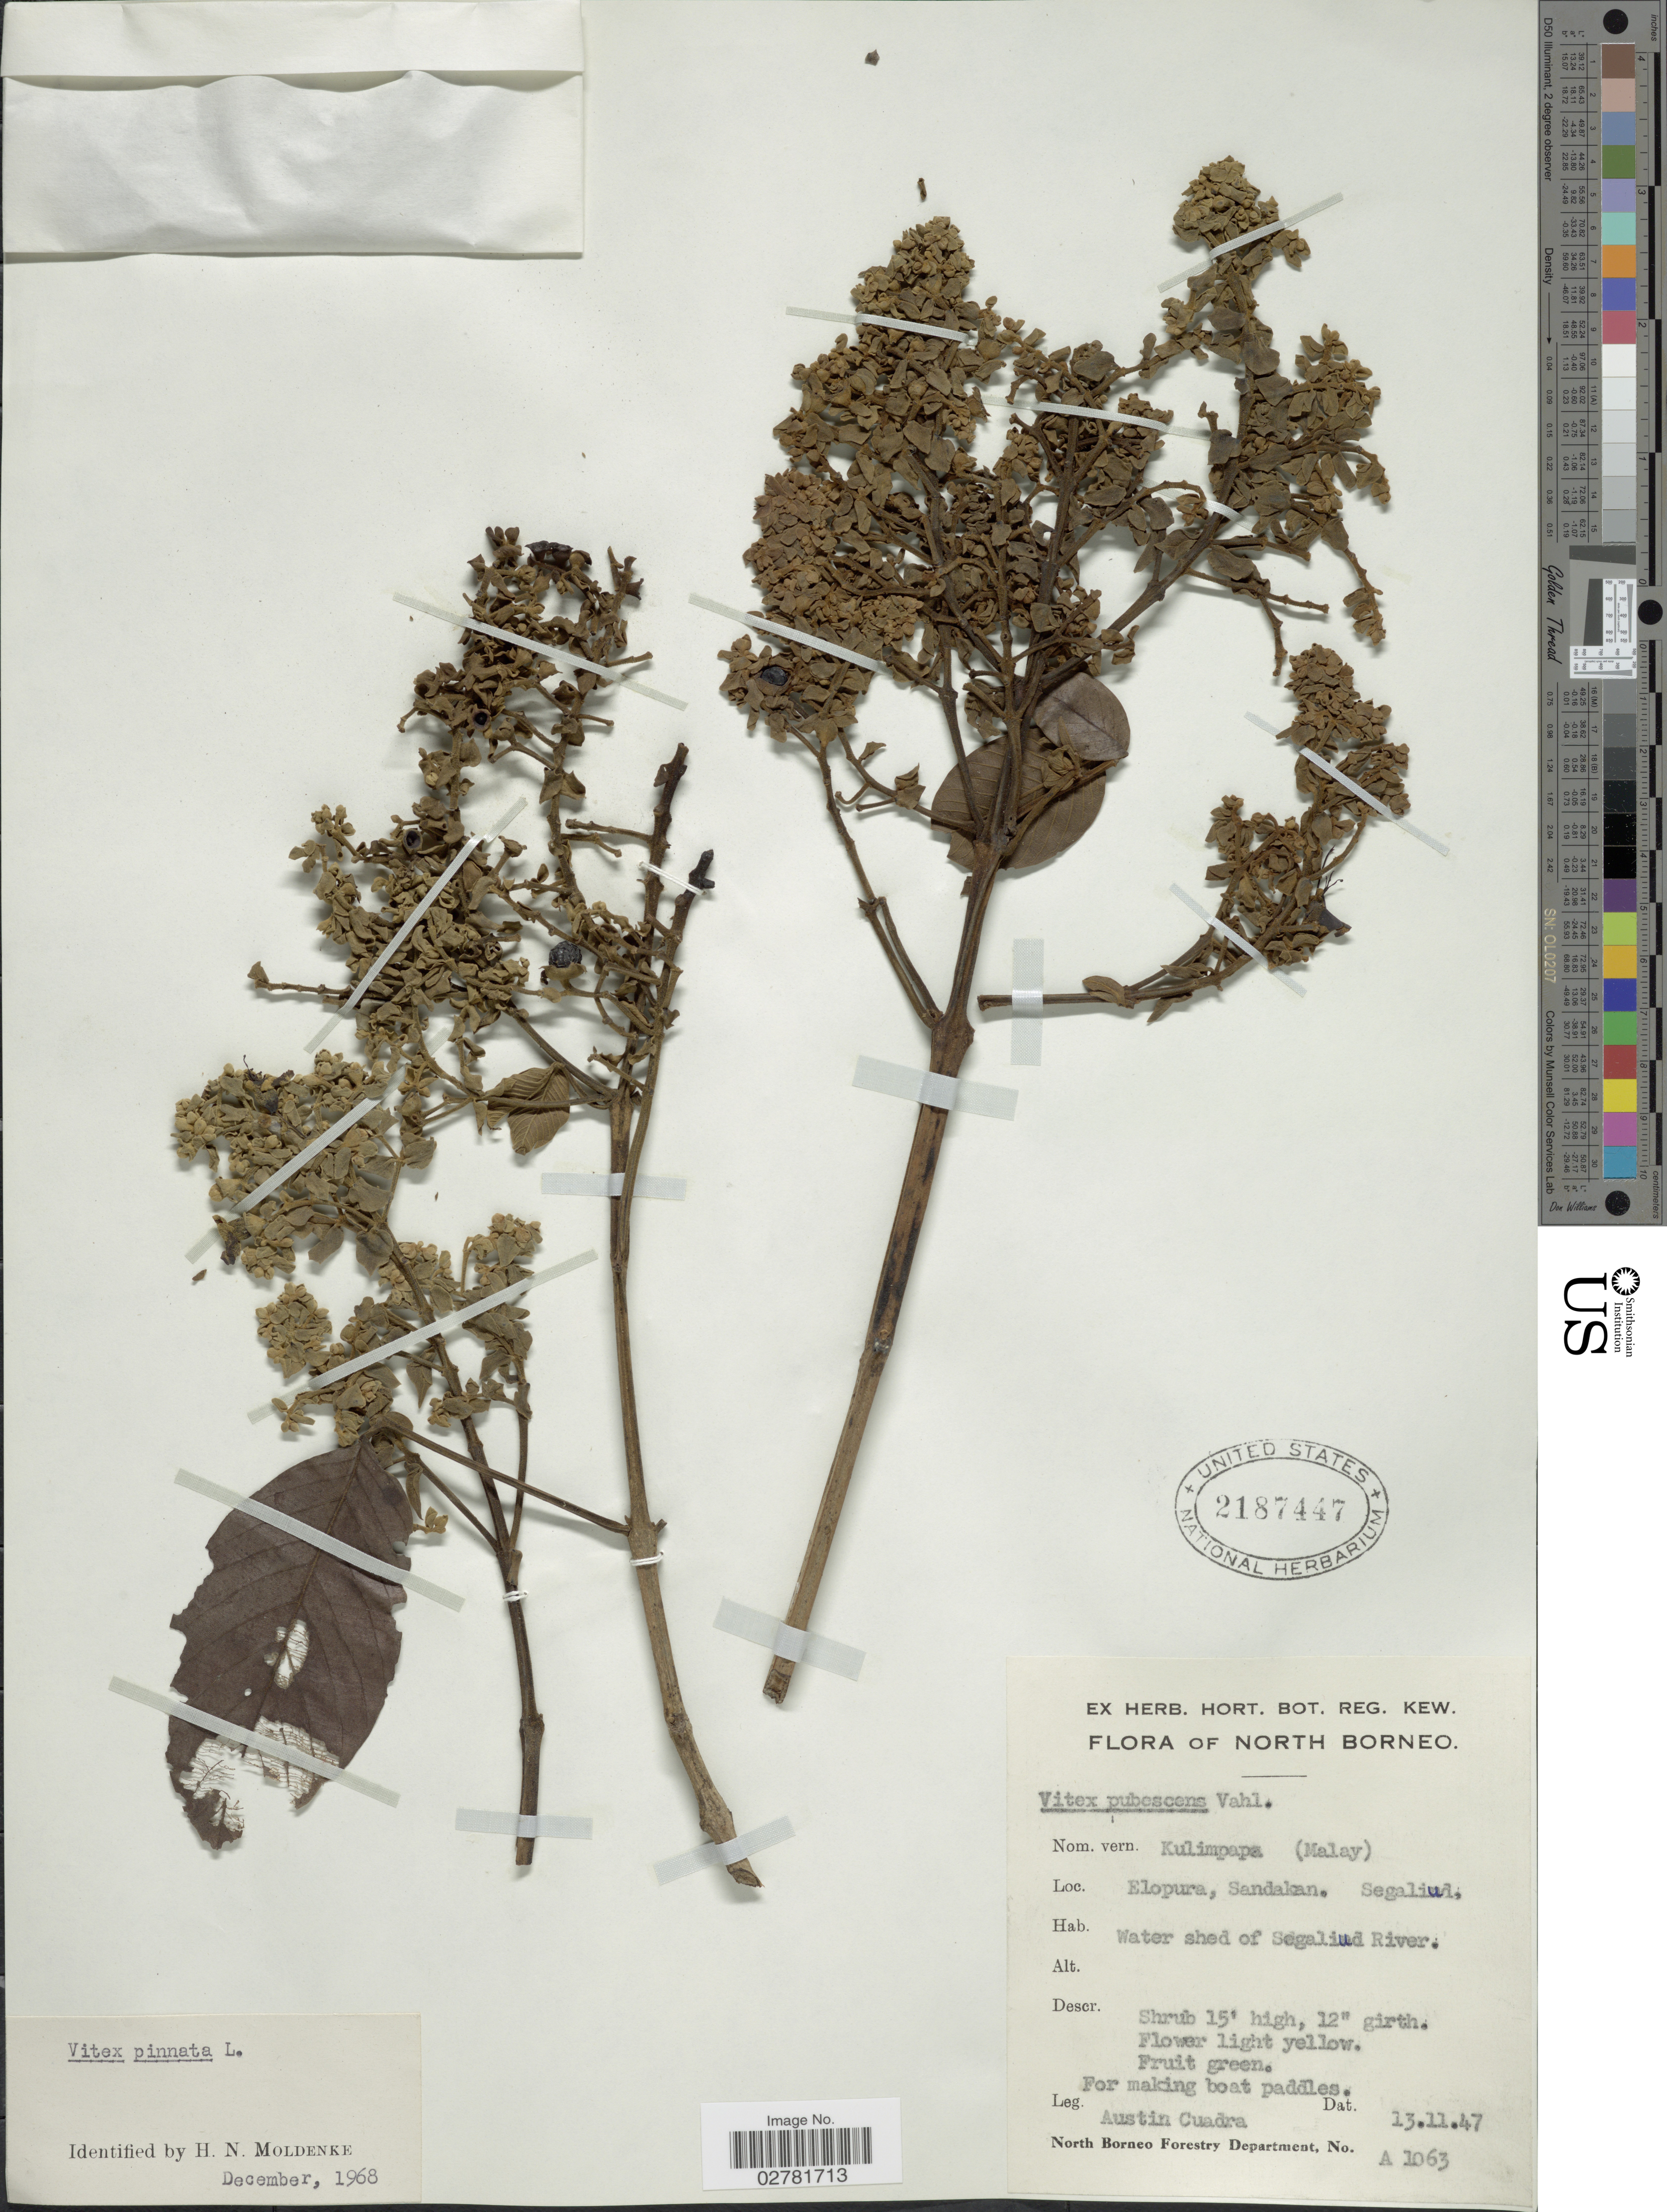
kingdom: Plantae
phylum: Tracheophyta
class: Magnoliopsida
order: Lamiales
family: Lamiaceae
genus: Vitex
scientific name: Vitex pinnata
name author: L.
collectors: A. Cuadra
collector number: A1063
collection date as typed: Transcribed d/m/y: 13/11/47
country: Malaysia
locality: North Borneo. Elopura, Sandakan. Segaliud. Water shed of Segaliud River.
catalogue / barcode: US 2187447